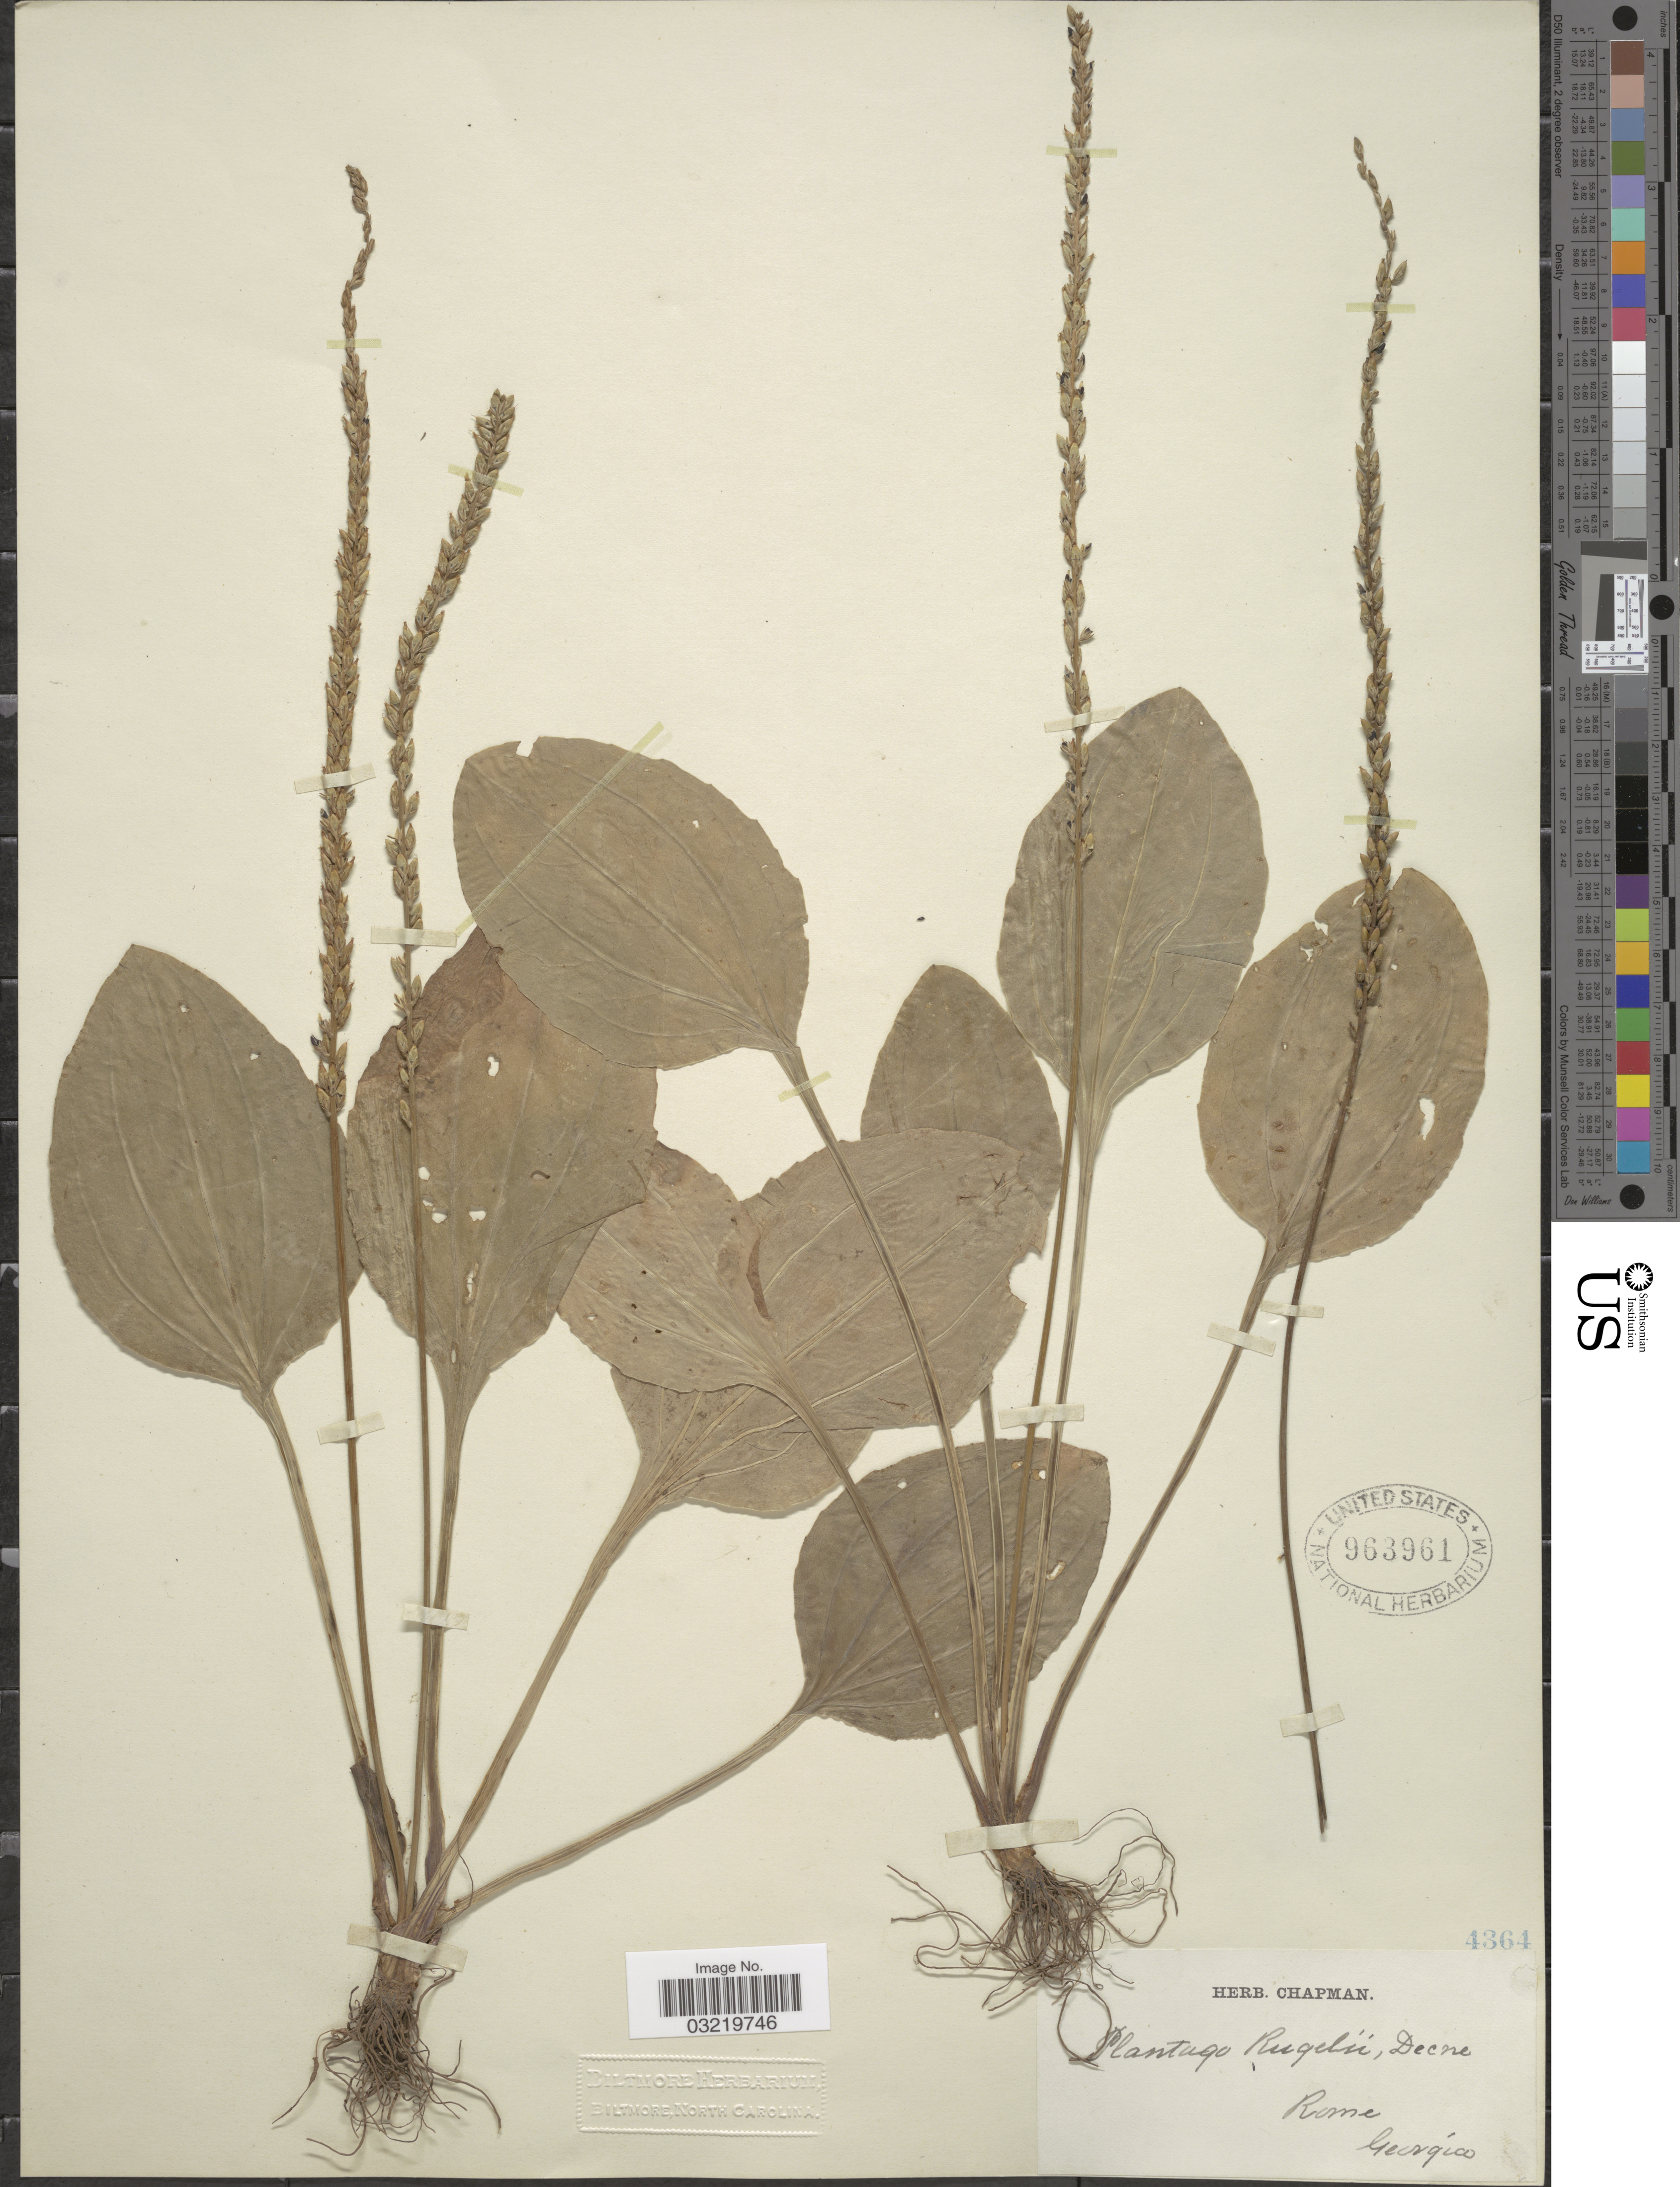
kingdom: Plantae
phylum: Tracheophyta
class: Magnoliopsida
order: Lamiales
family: Plantaginaceae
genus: Plantago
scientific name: Plantago rugelii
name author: Decne.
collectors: ex herb. Chapman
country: United States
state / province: Georgia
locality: Rome.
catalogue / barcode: US 963961